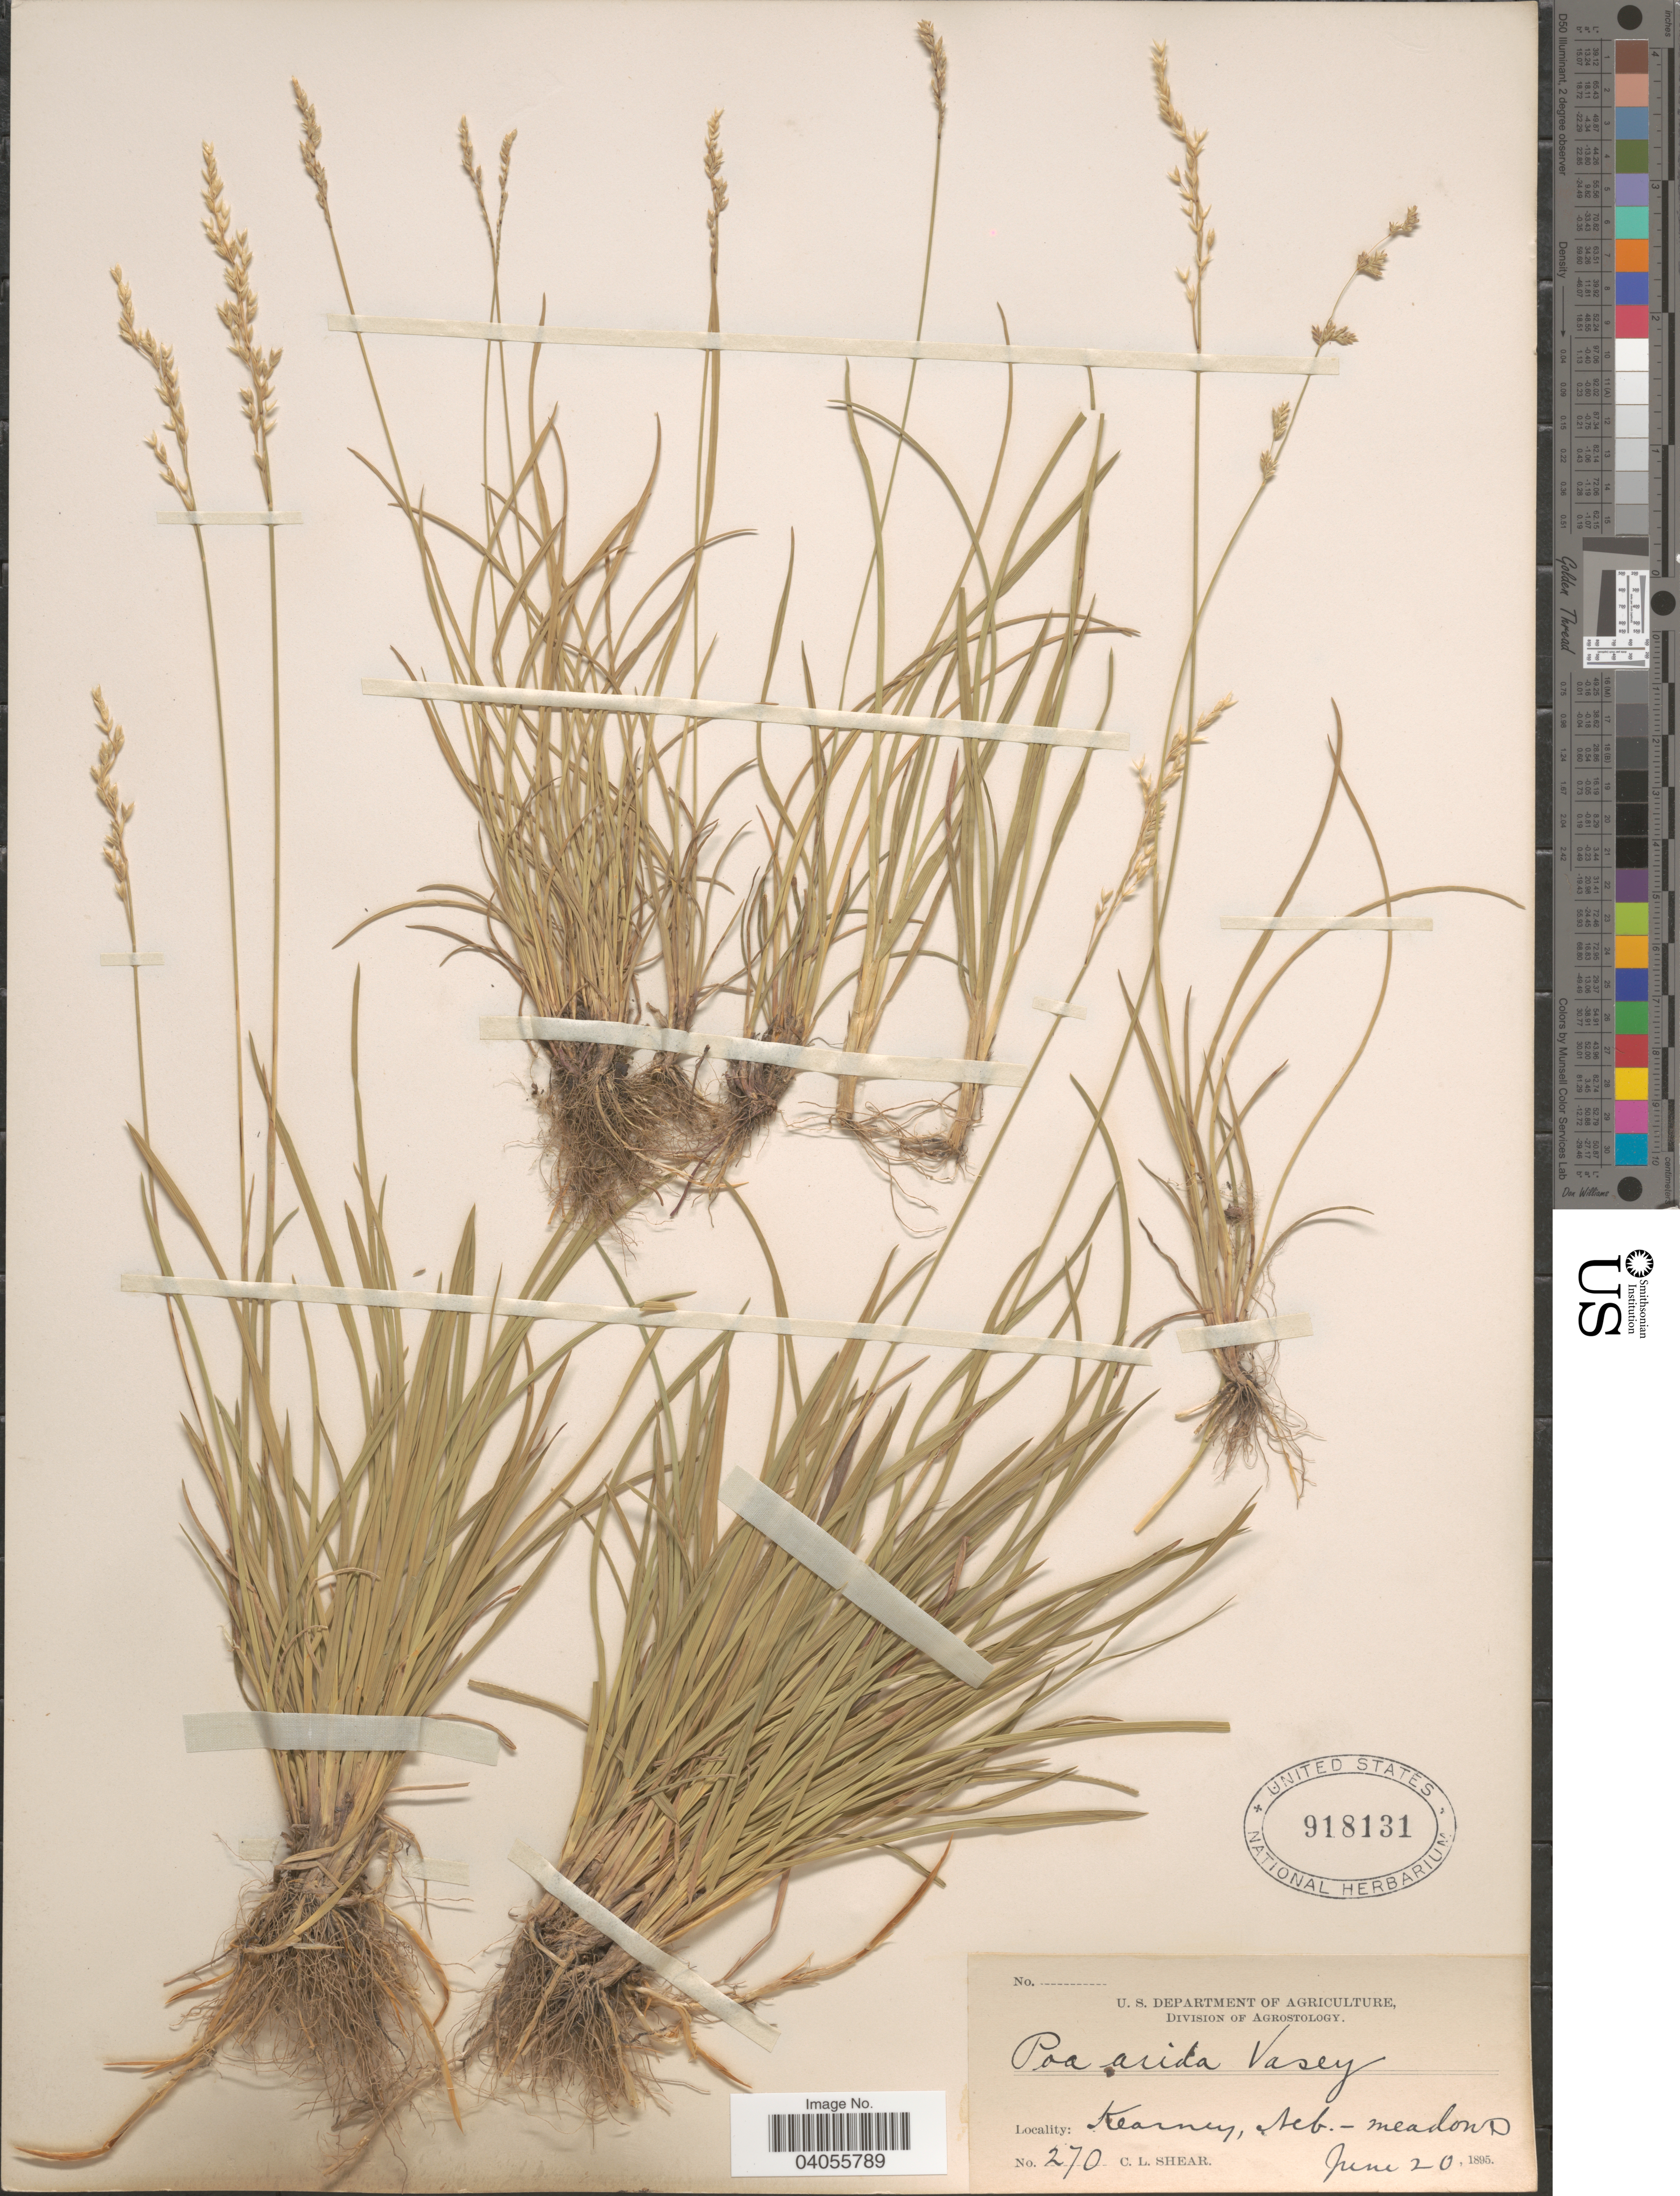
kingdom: Plantae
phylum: Tracheophyta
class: Liliopsida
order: Poales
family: Poaceae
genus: Poa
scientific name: Poa arida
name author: Vasey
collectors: C. L. Shear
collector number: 270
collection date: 1895-06-20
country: United States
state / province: Nebraska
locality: Kearney.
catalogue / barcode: US 918131